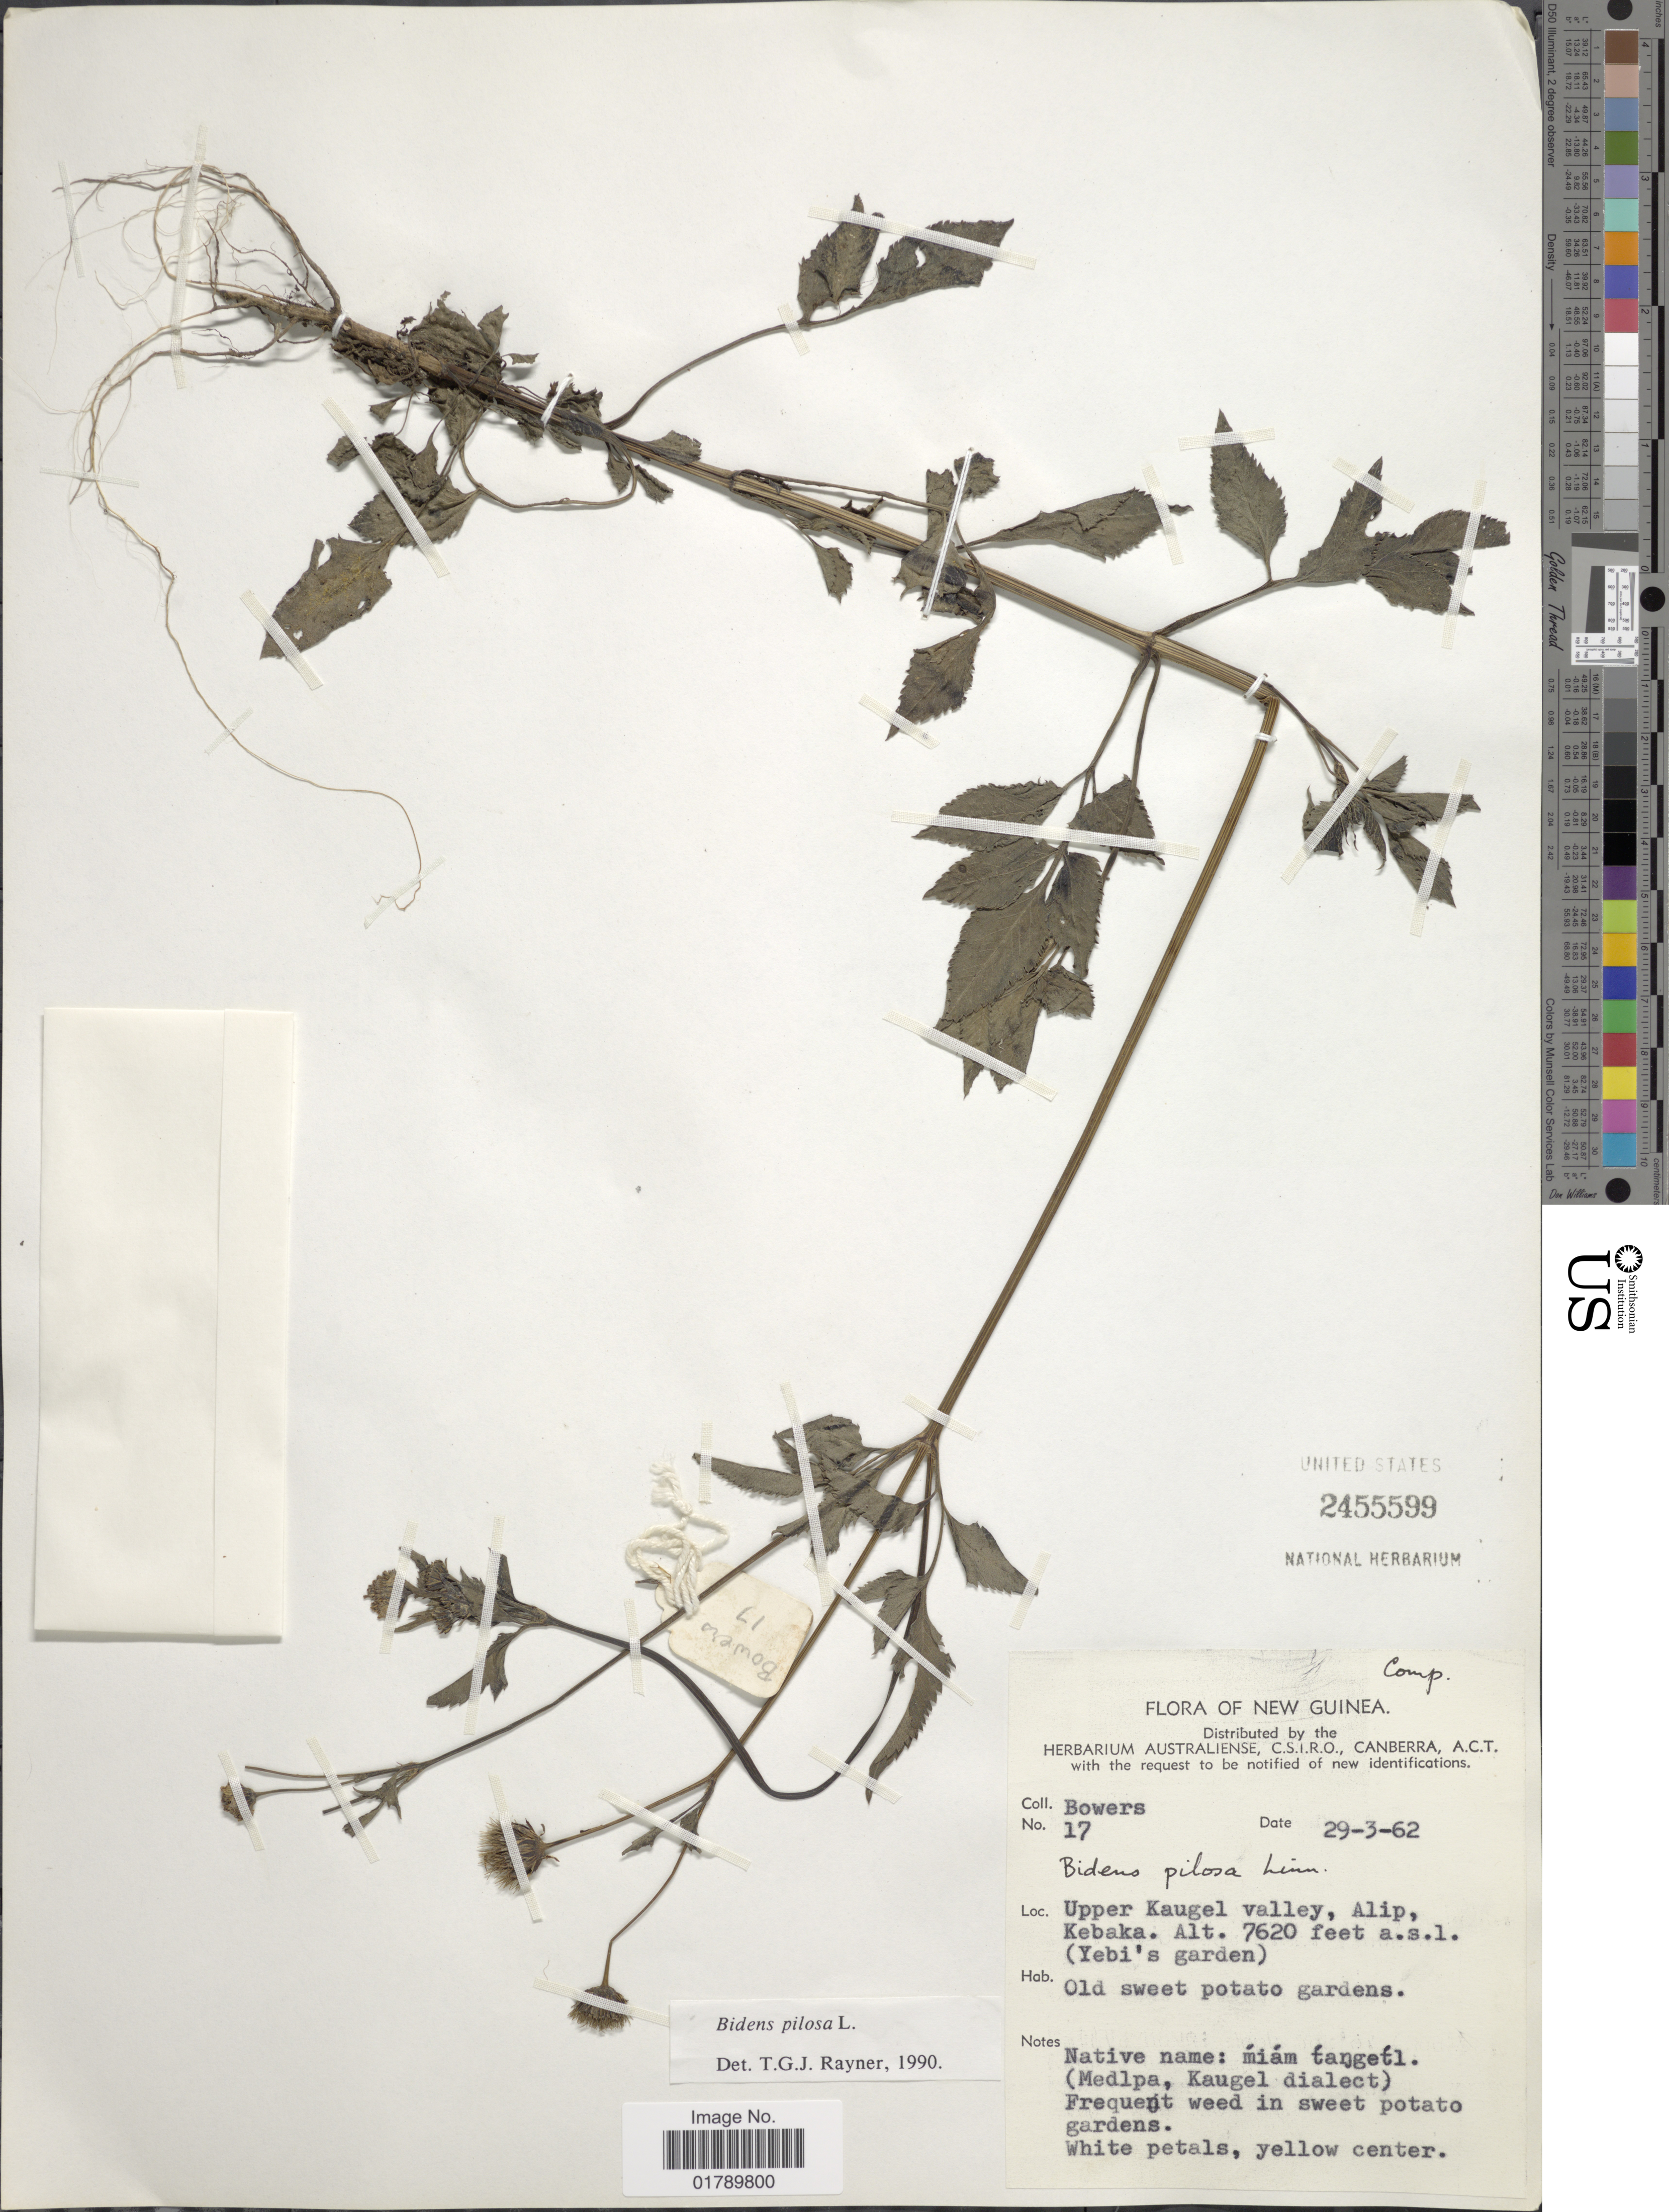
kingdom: Plantae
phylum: Tracheophyta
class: Magnoliopsida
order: Asterales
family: Asteraceae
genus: Bidens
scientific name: Bidens pilosa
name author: L.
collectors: -. Bowers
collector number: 17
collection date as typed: Transcribed d/m/y: 29/3/62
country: Papua New Guinea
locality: Upper Kaugel valley, Alip, Kebaka. (Yebi's gardens)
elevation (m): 2323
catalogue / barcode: US 2455599